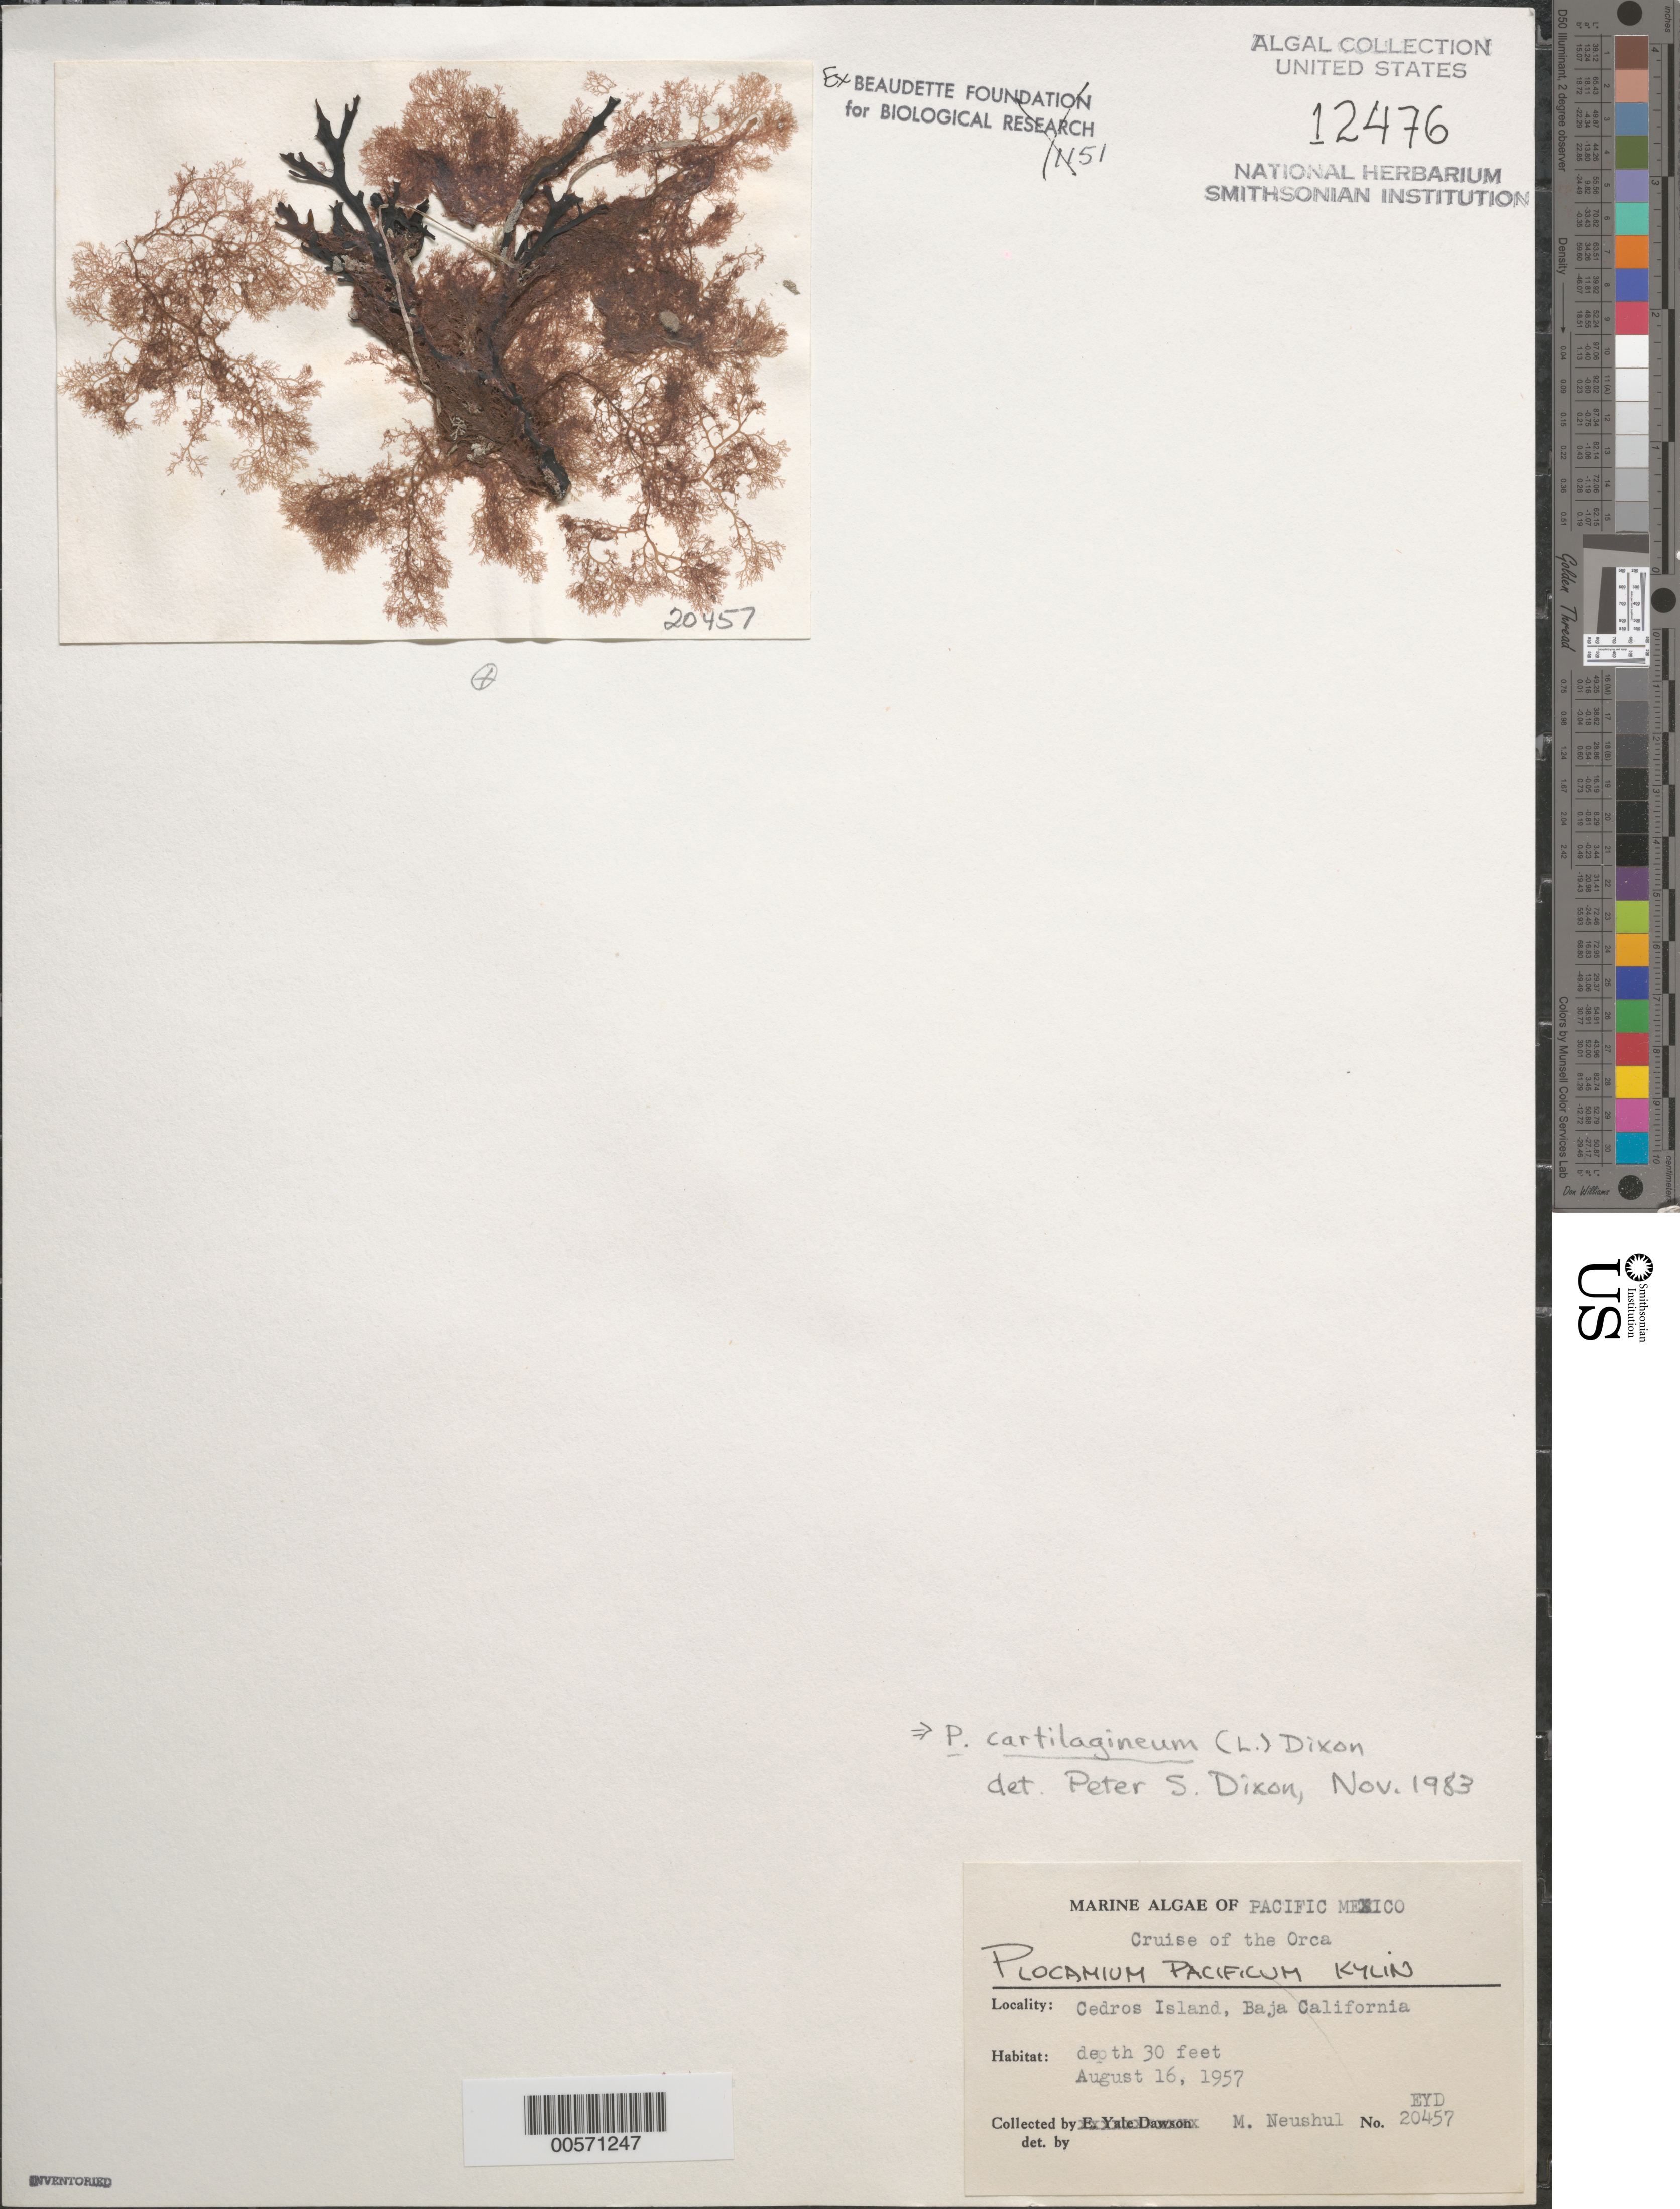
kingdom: Plantae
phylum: Rhodophyta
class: Florideophyceae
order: Plocamiales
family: Plocamiaceae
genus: Plocamium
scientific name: Plocamium cartilagineum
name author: (L.) P.S. Dixon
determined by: Dixon, P. S.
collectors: M. Neushul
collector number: EYD 20457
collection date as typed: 16 Aug 1957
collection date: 1957-08-16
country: Mexico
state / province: Baja California Norte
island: Isla Cedros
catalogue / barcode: US 12476